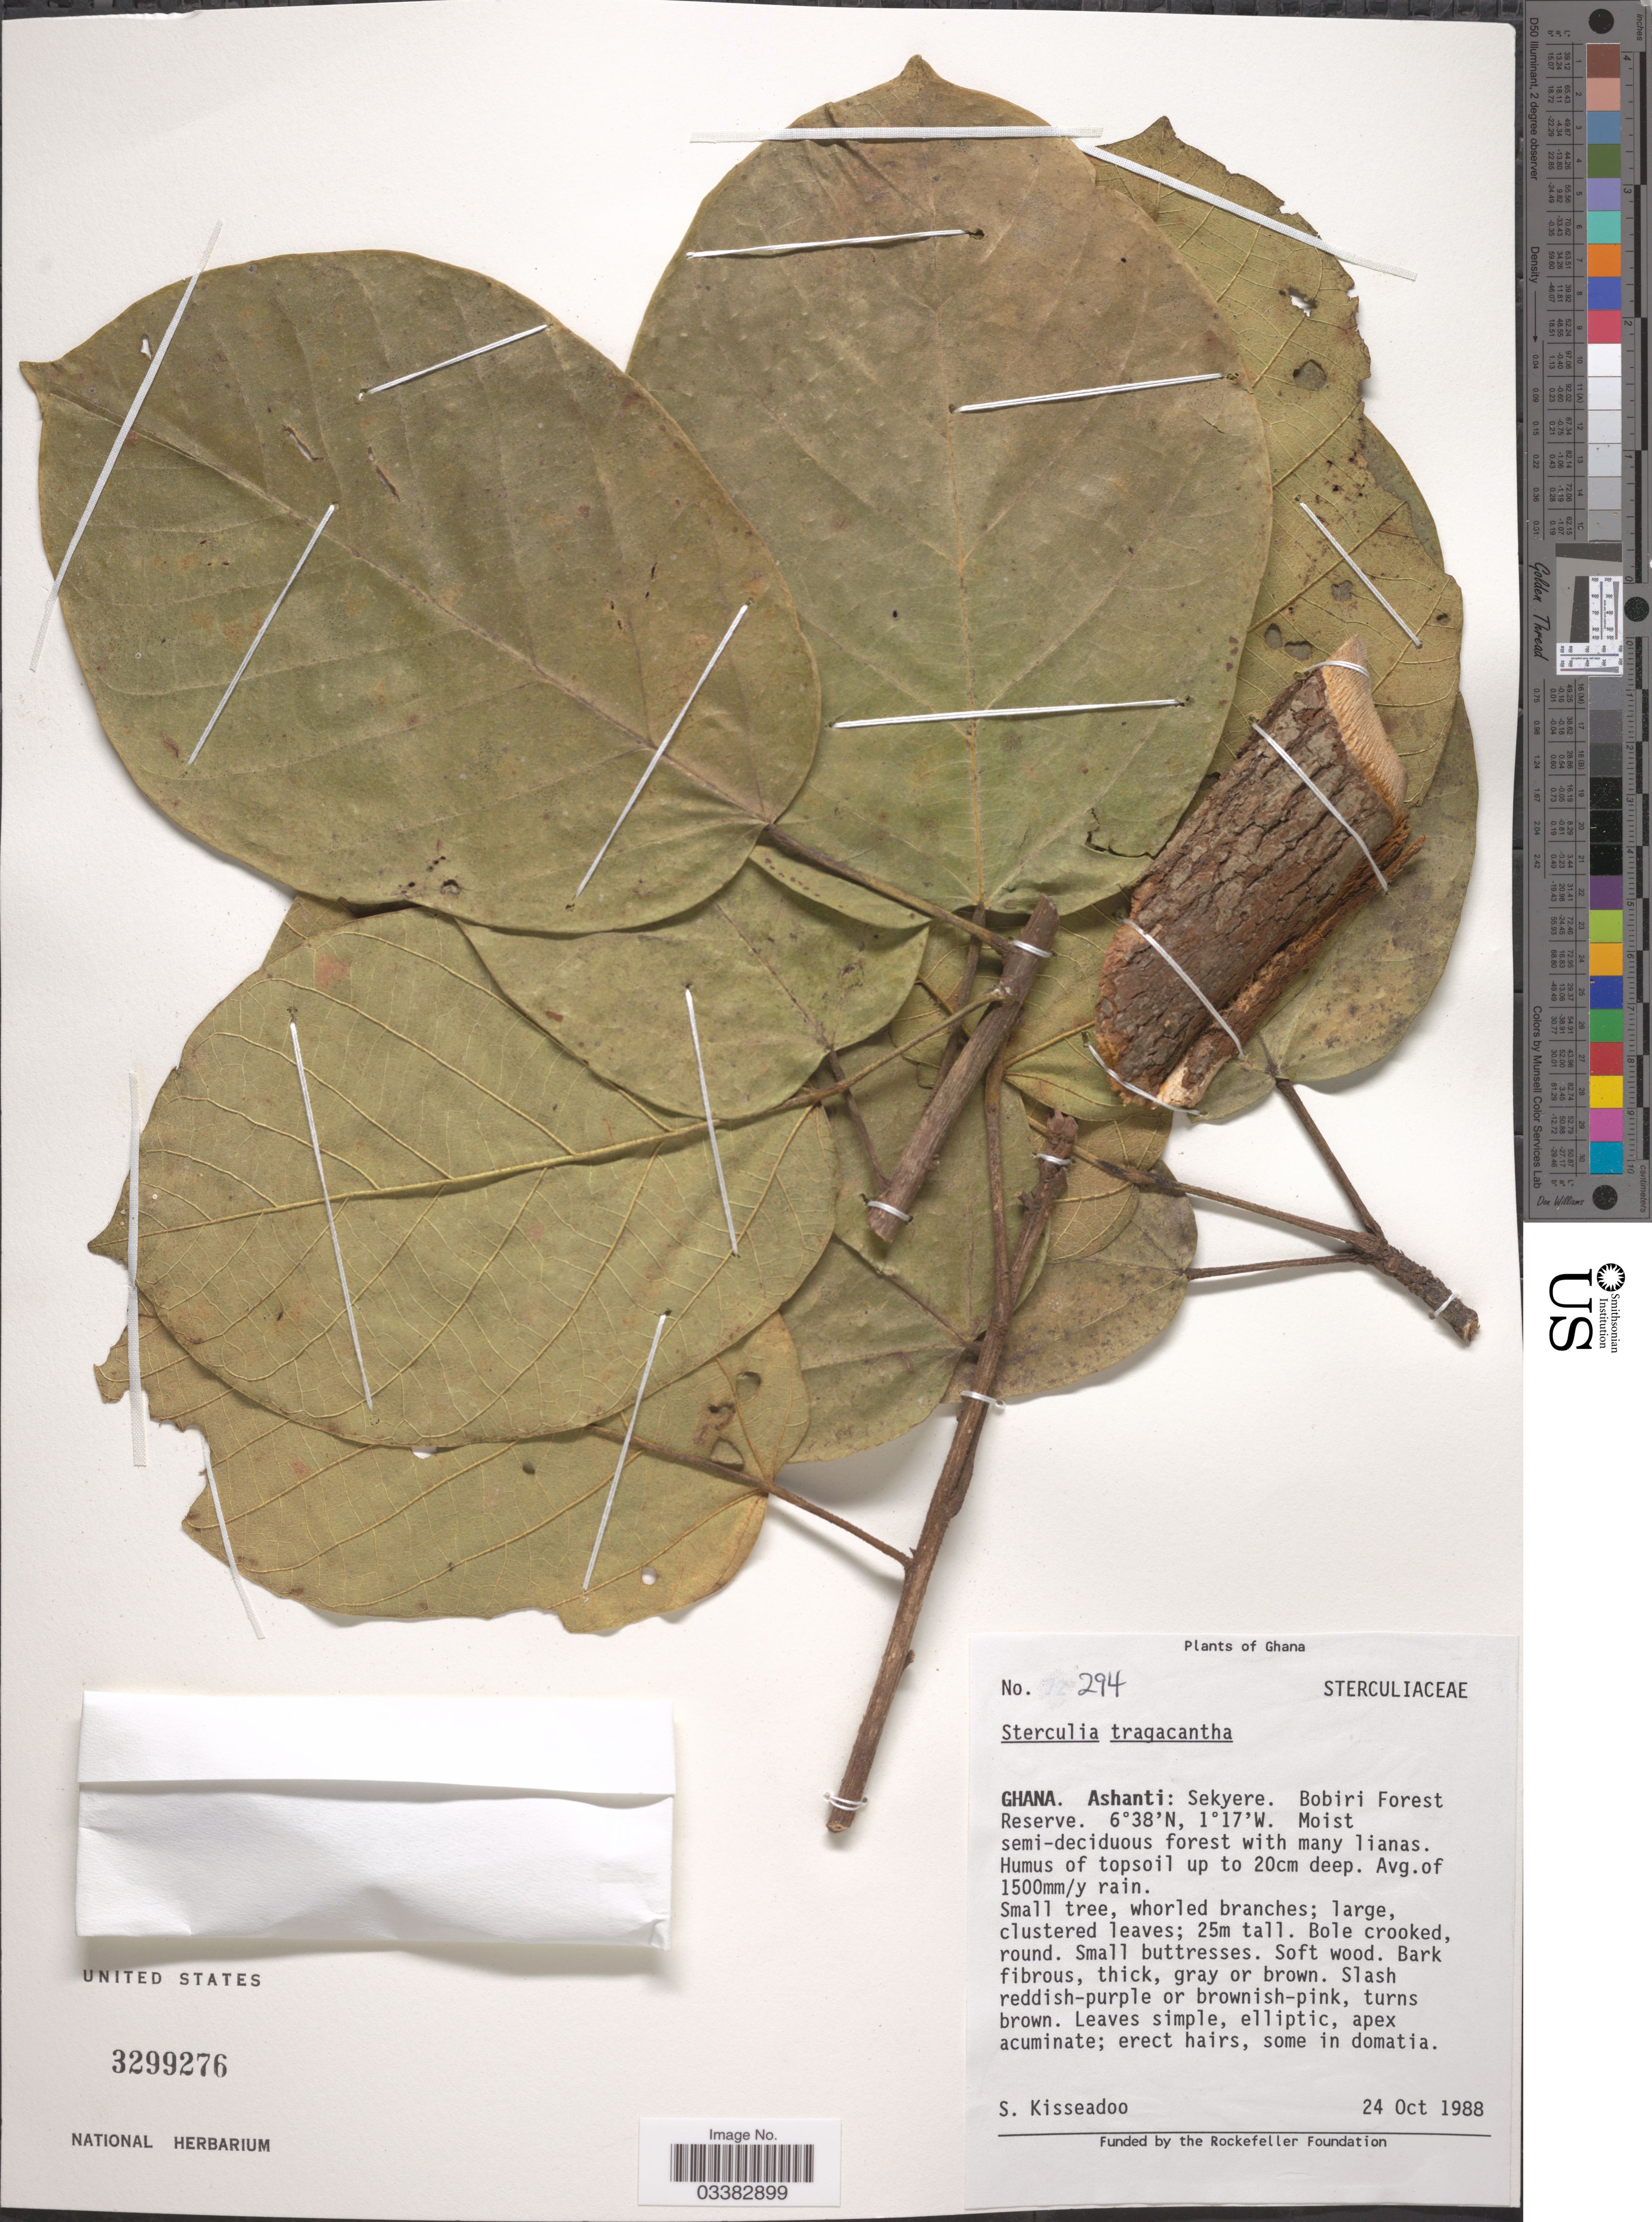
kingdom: Plantae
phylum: Tracheophyta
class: Magnoliopsida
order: Malvales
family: Malvaceae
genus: Sterculia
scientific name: Sterculia tragacantha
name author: Lindl.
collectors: S. Kisseadoo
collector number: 294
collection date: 1988-10-24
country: Ghana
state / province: Ashanti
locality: Sekyere. Bobiri Forest Reserve.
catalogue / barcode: US 3299276